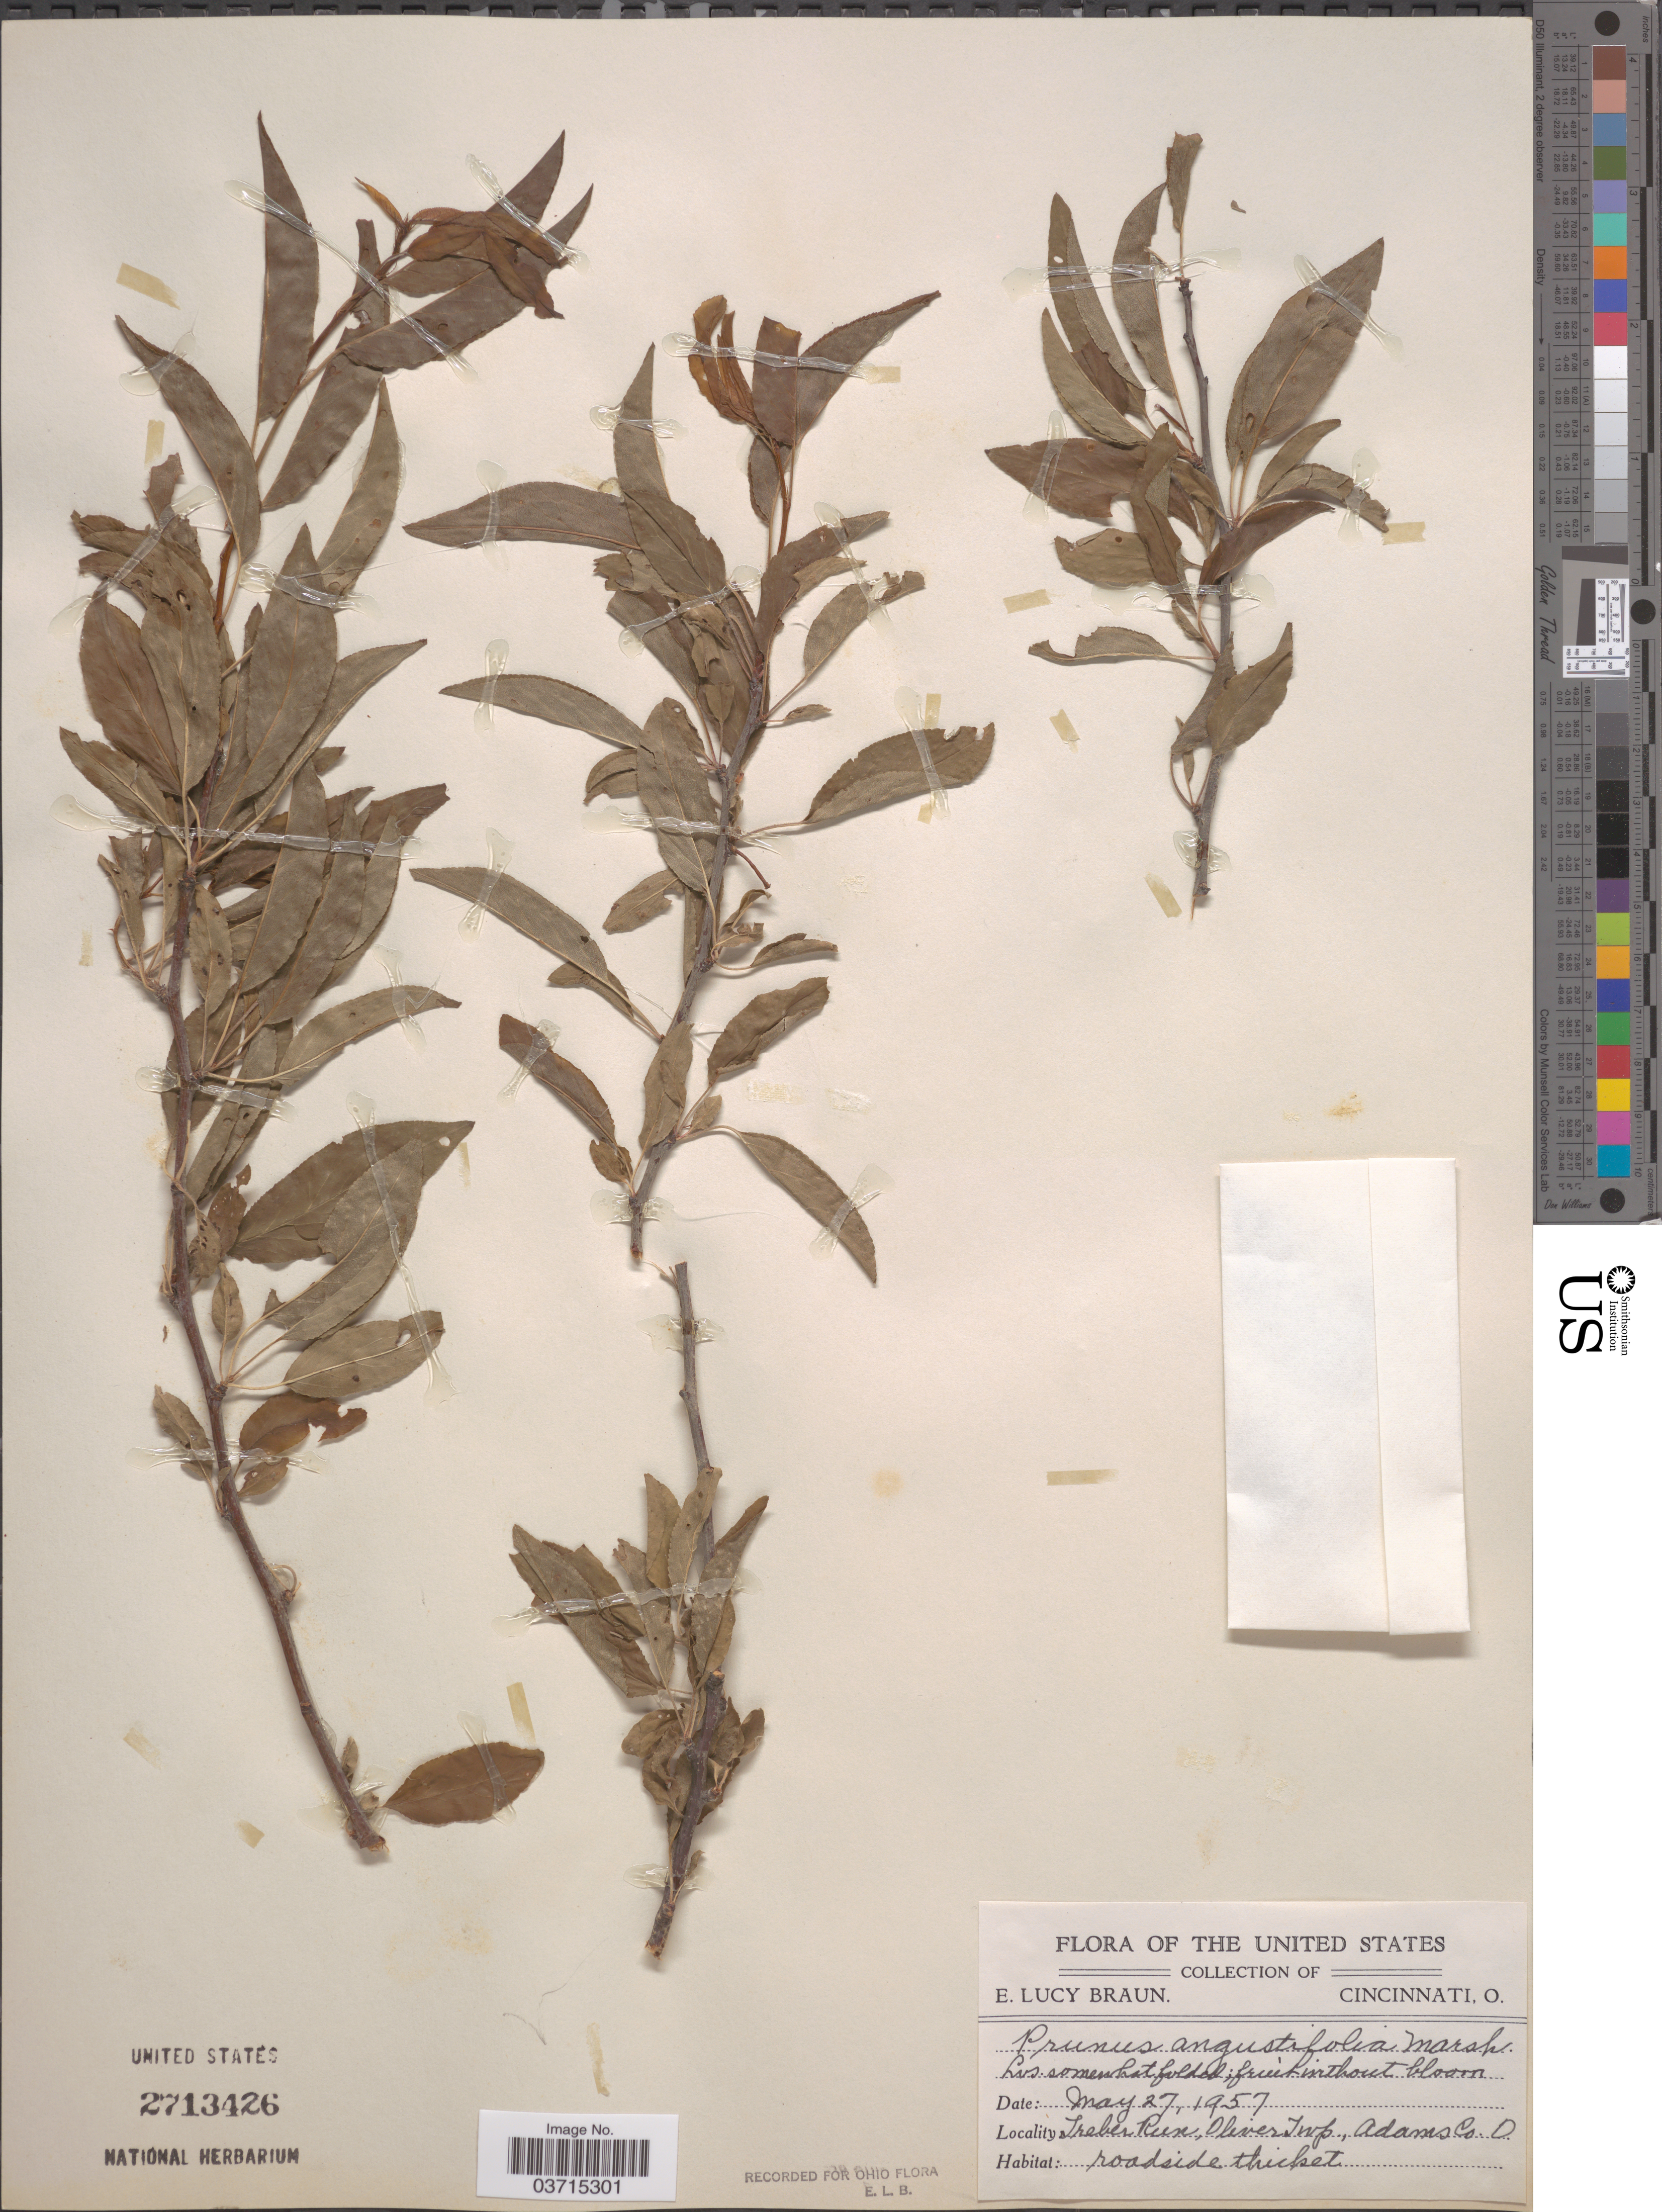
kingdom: Plantae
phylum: Tracheophyta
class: Magnoliopsida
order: Rosales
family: Rosaceae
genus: Prunus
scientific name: Prunus angustifolia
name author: Marshall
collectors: E. L. Braun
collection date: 1957-05-27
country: United States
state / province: Ohio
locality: Treber Run, Oliver Twp., Adams Co.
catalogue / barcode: US 2713426